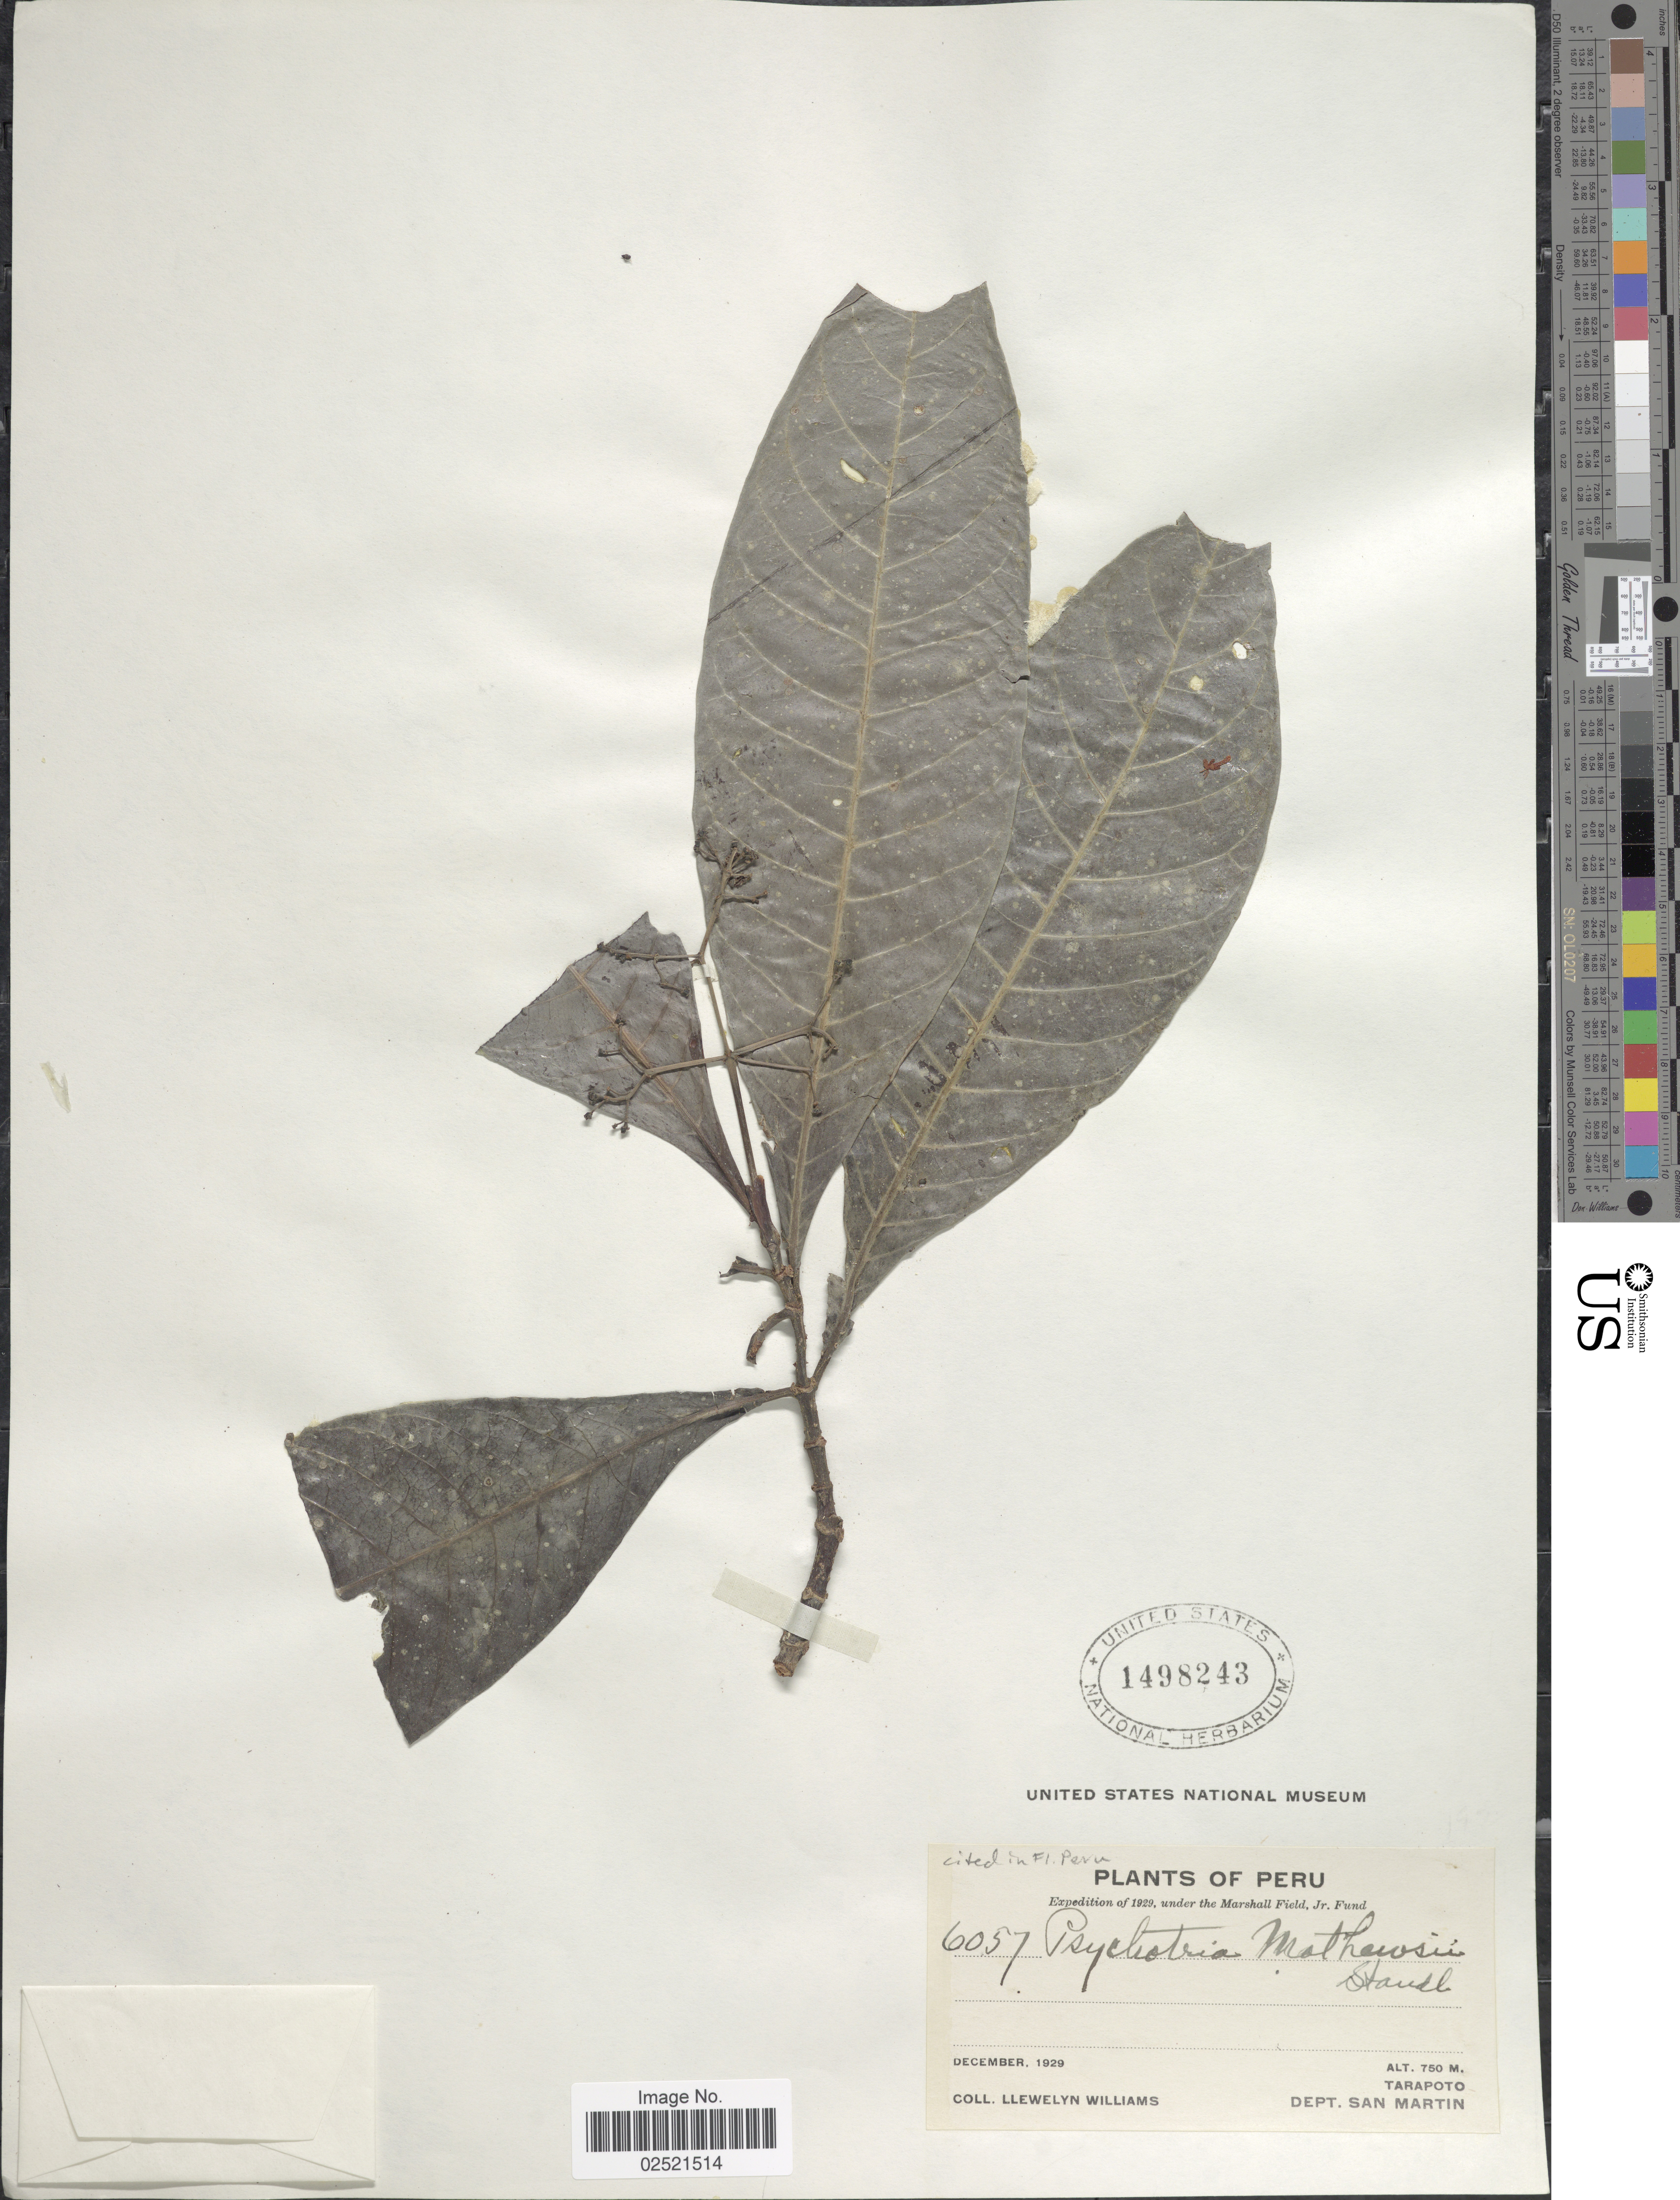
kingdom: Plantae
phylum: Tracheophyta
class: Magnoliopsida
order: Gentianales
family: Rubiaceae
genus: Psychotria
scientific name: Psychotria mathewsii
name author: Standl.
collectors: Ll. Williams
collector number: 6057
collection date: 1929-12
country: Peru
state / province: San Martín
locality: Tarapoto.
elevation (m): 750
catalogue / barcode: US 1498243